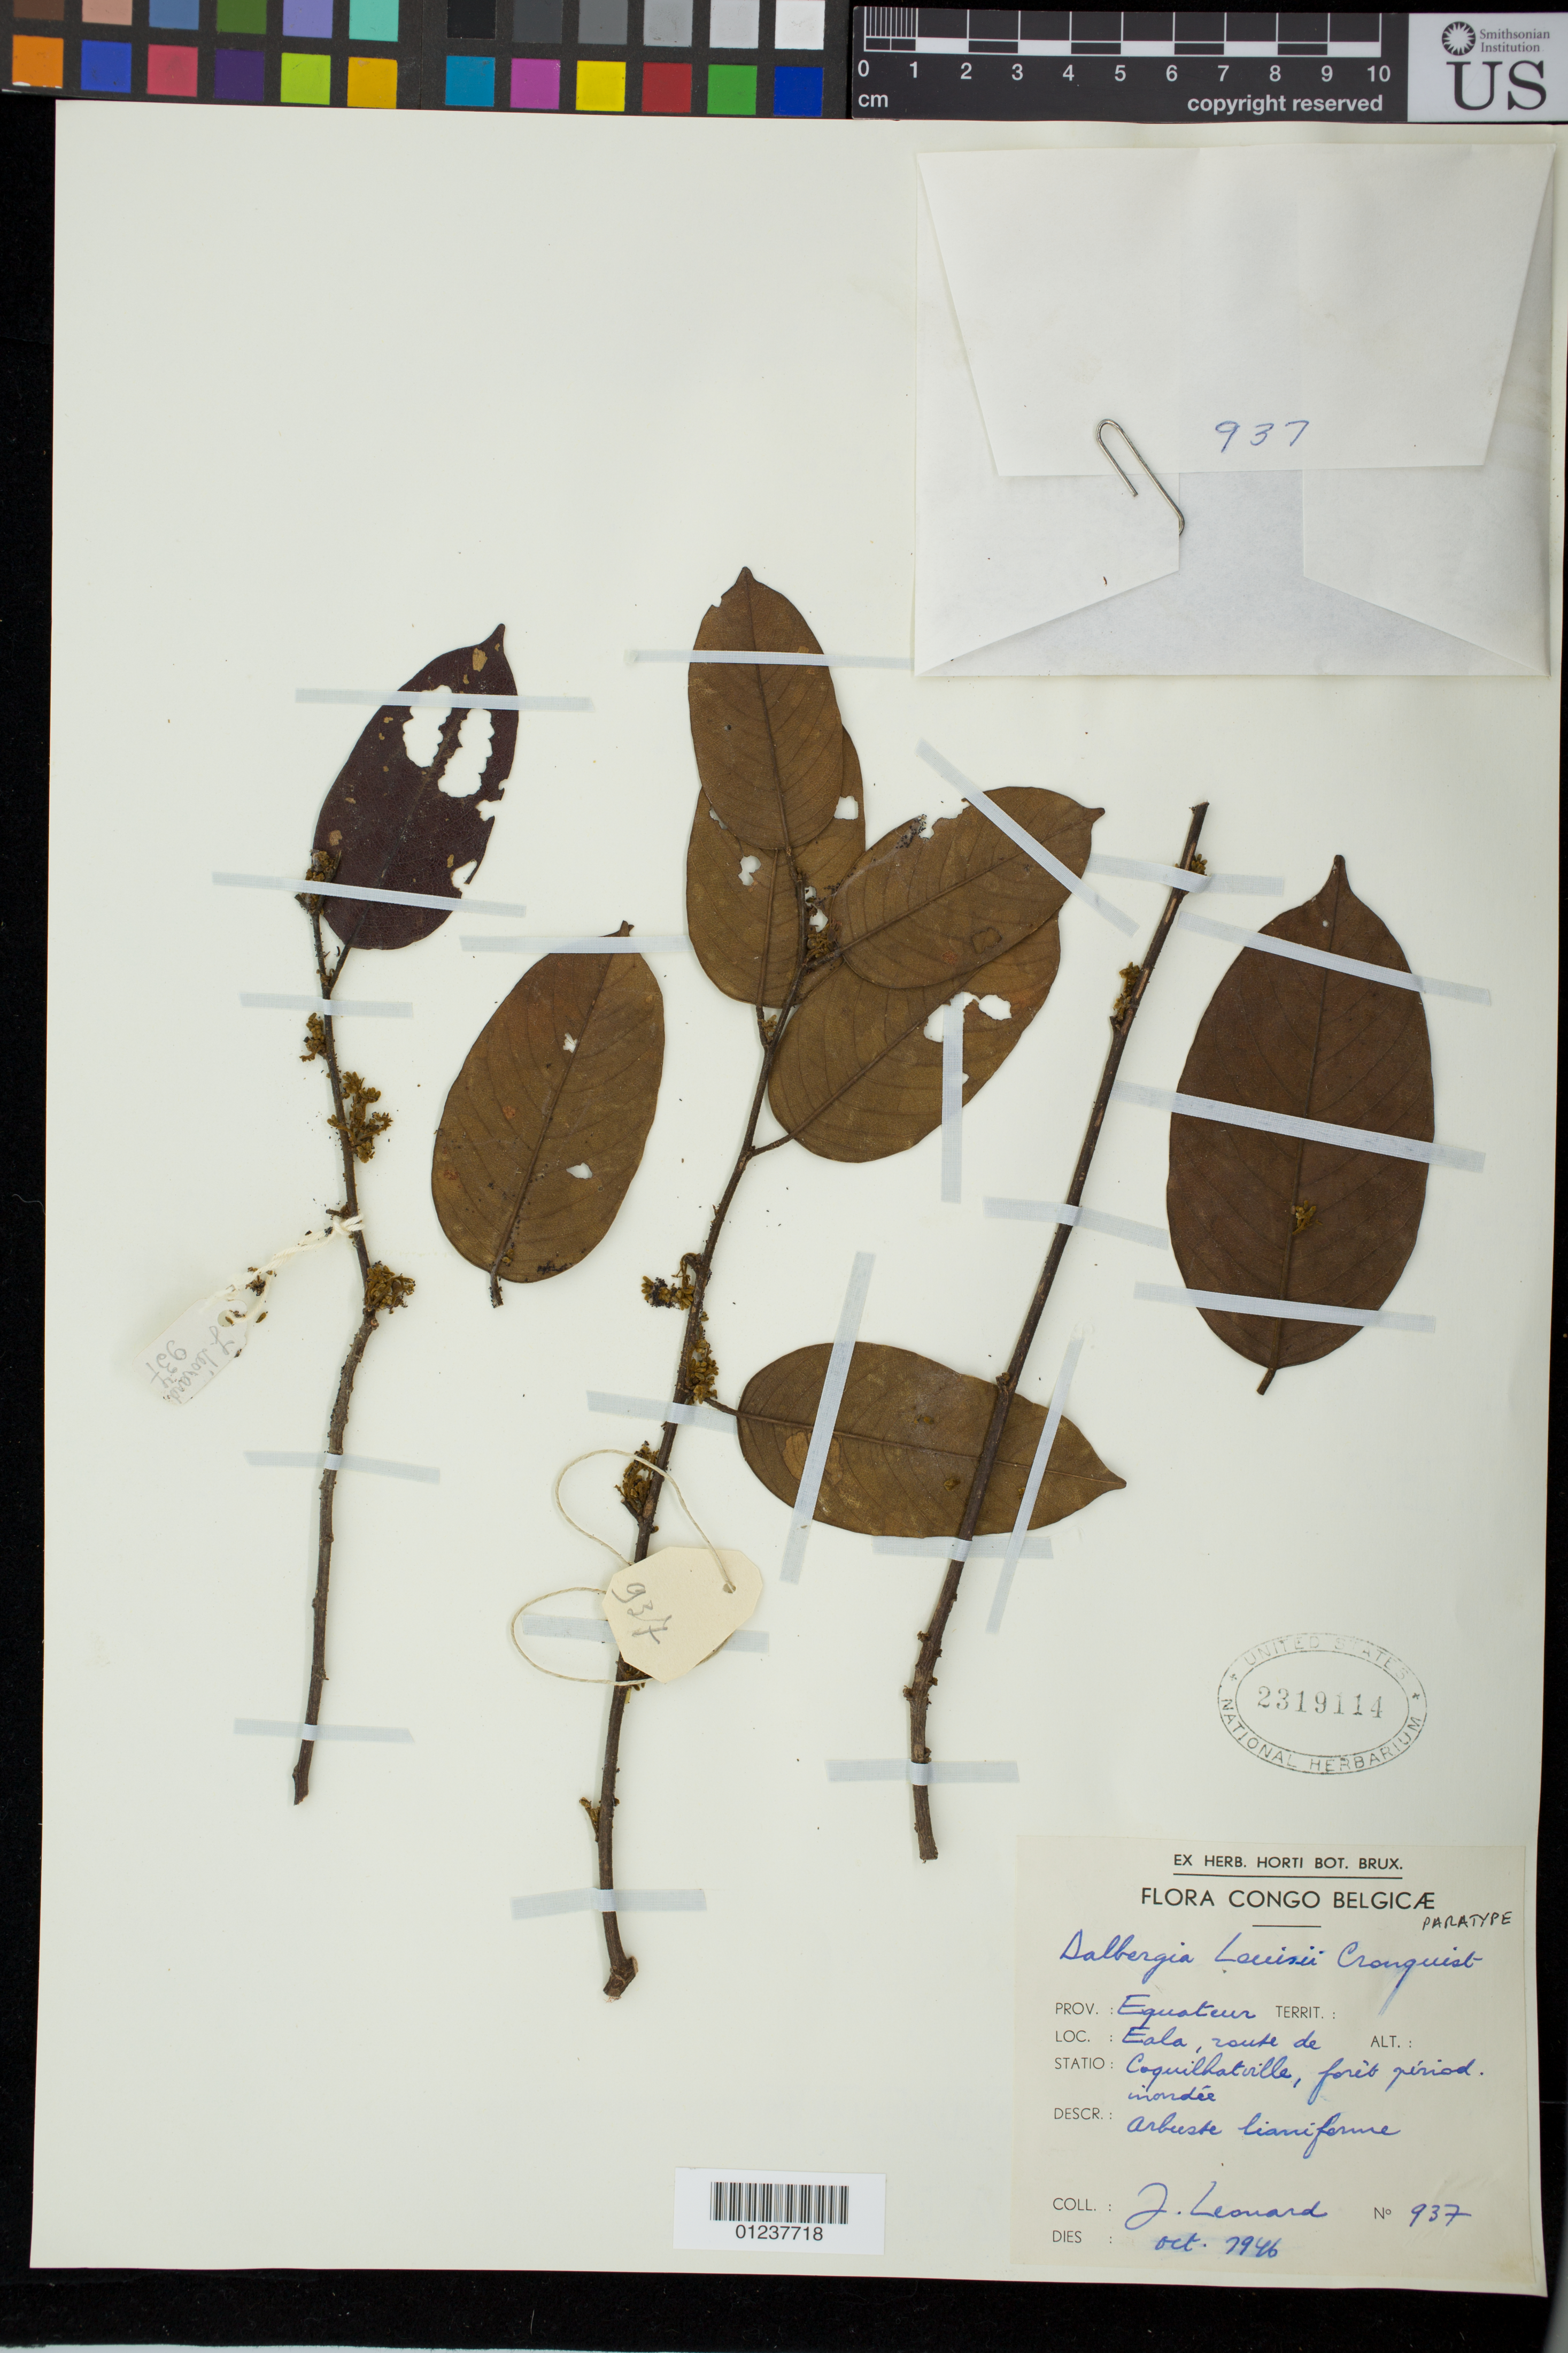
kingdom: Plantae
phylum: Tracheophyta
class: Magnoliopsida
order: Fabales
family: Fabaceae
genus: Dalbergia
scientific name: Dalbergia louisii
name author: Cronq.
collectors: J. Leonard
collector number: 937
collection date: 1946-10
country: Congo, Democratic Republic of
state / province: Equateur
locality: Eala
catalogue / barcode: US 2319114